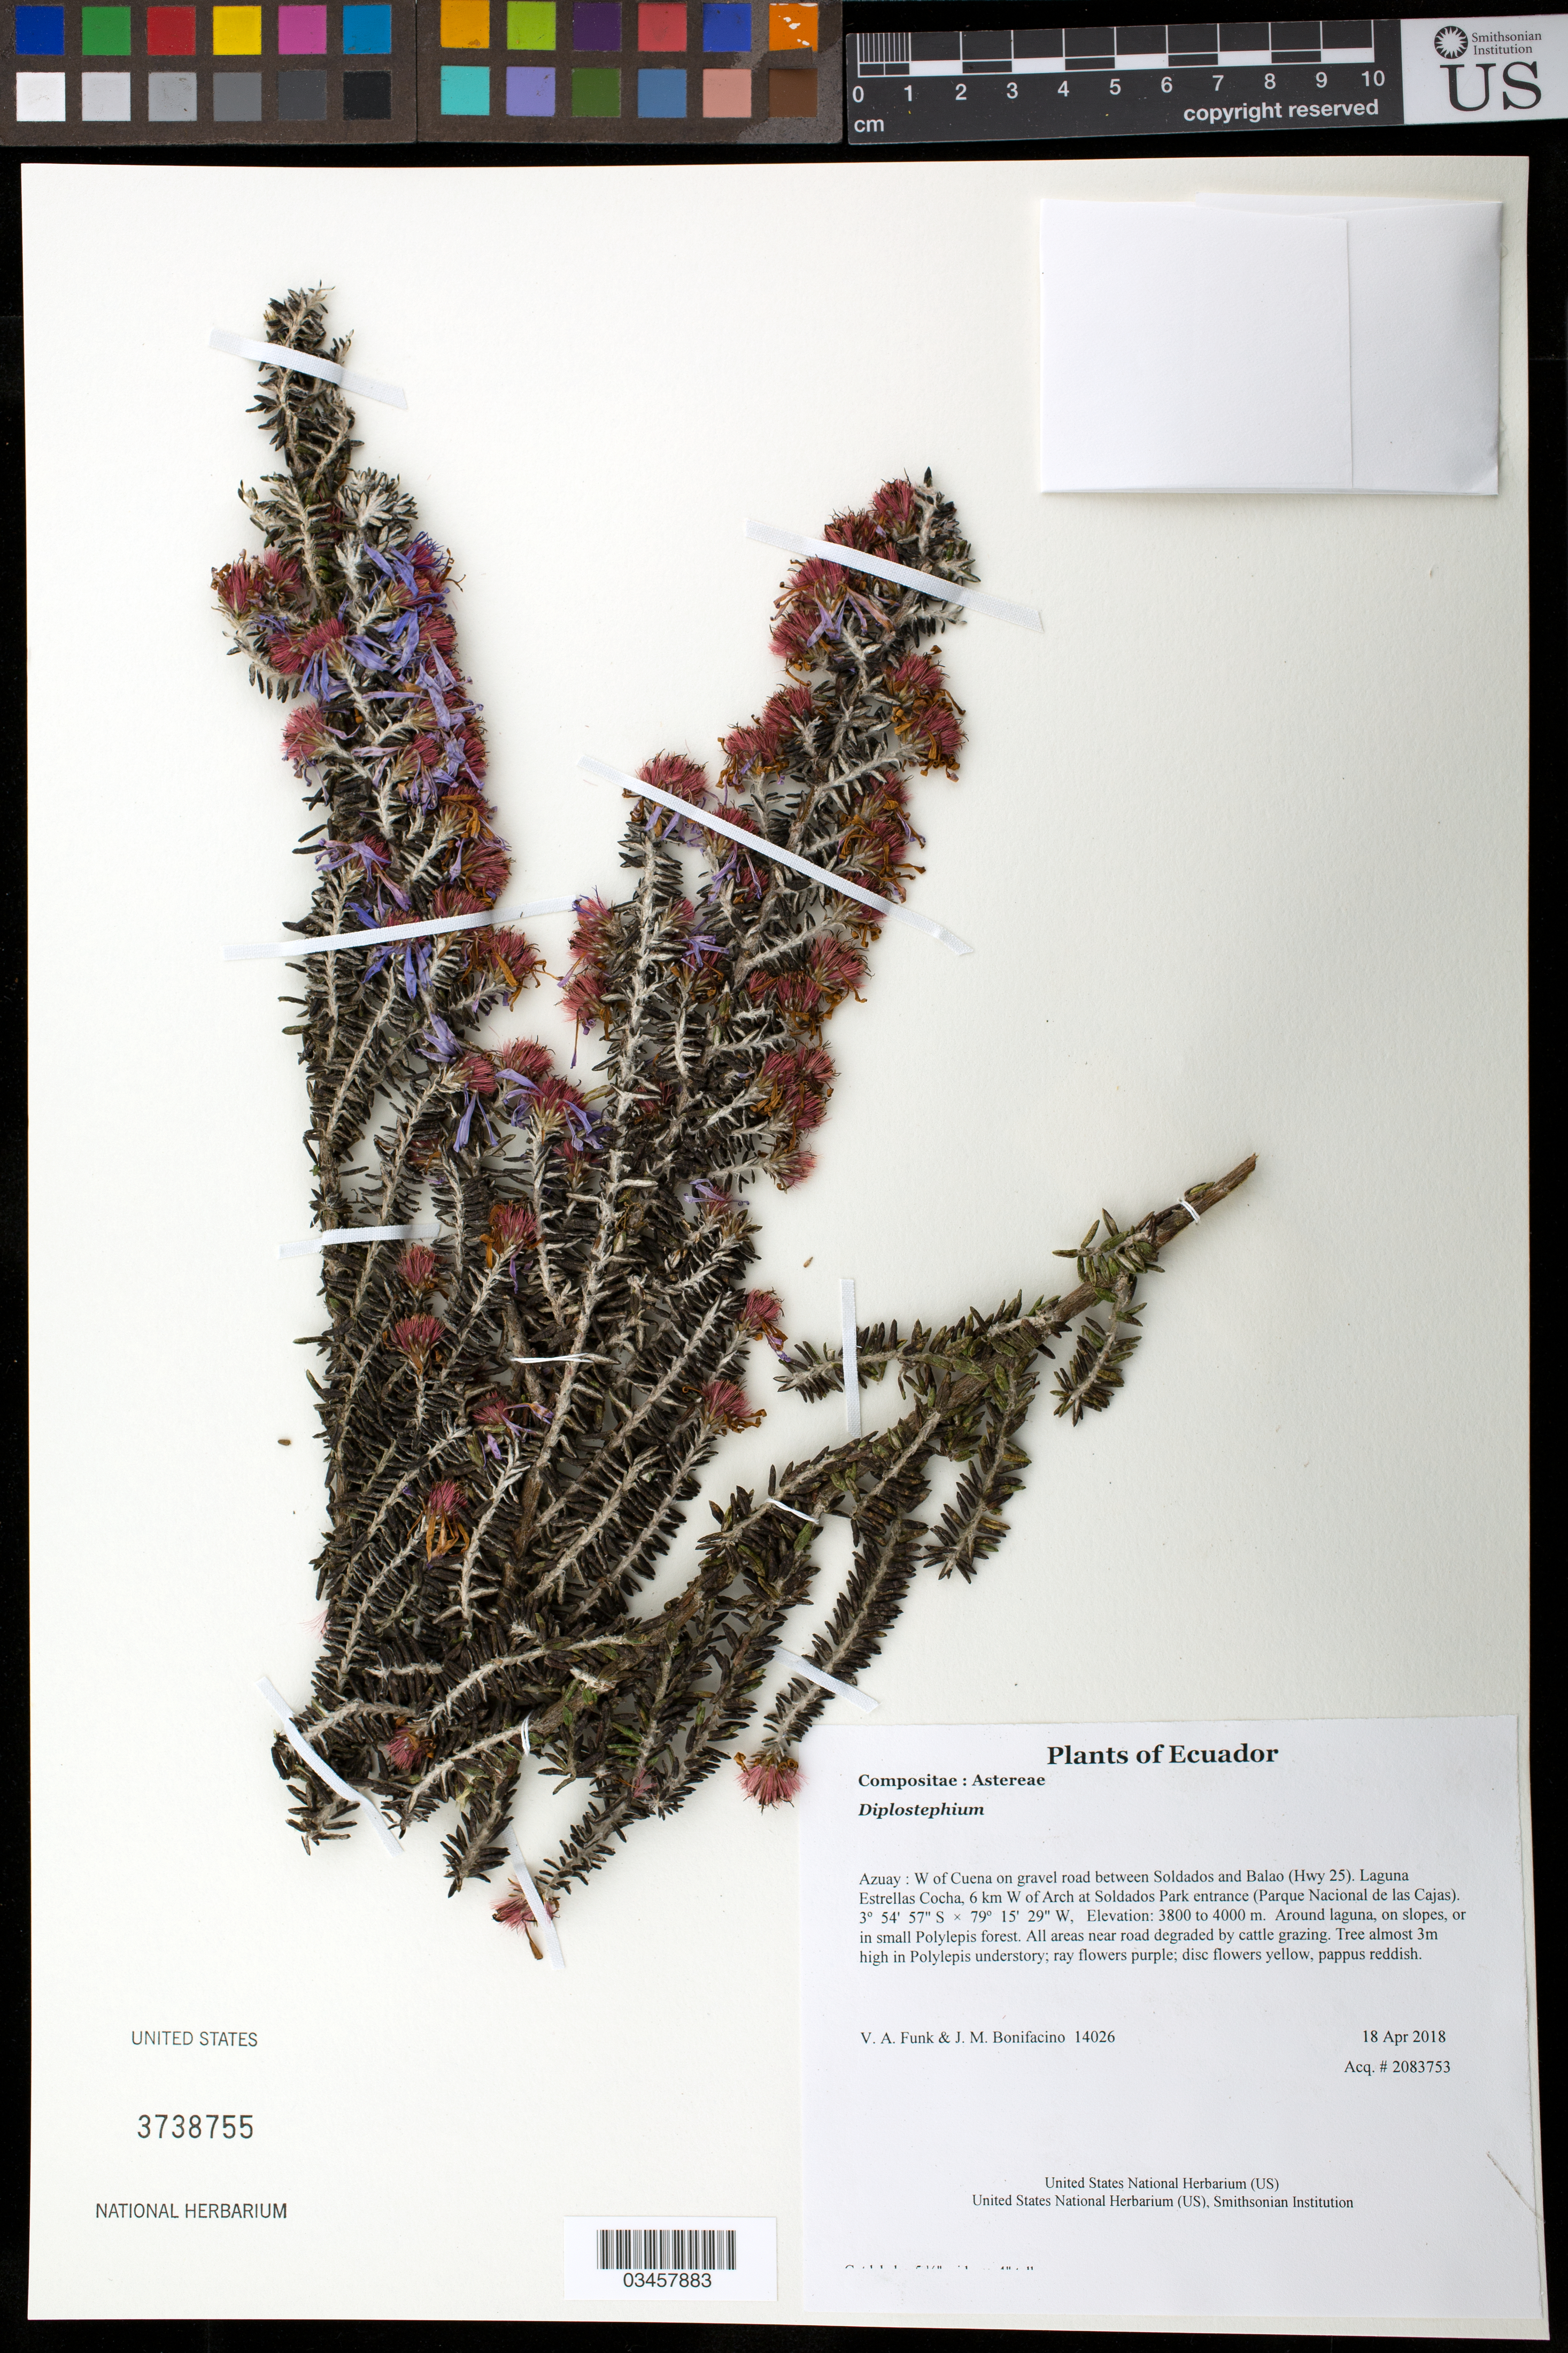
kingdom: Plantae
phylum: Tracheophyta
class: Magnoliopsida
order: Asterales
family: Asteraceae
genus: Diplostephium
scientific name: Diplostephium sp.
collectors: V. Funk & M. Bonifacino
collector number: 14026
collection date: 2018-04-18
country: Ecuador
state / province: Azuay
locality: W of Cuena on gravel road between Soldados and Balao (Hwy 25). Laguna Estrellas Cocha, 6 km W of Arch at Soldados Park entrance (Parque Nacional de las Cajas).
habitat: Around laguna, on slopes, or in small Polylepis forest. All areas near road degraded by cattle grazing.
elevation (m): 3800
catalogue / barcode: US 3738755